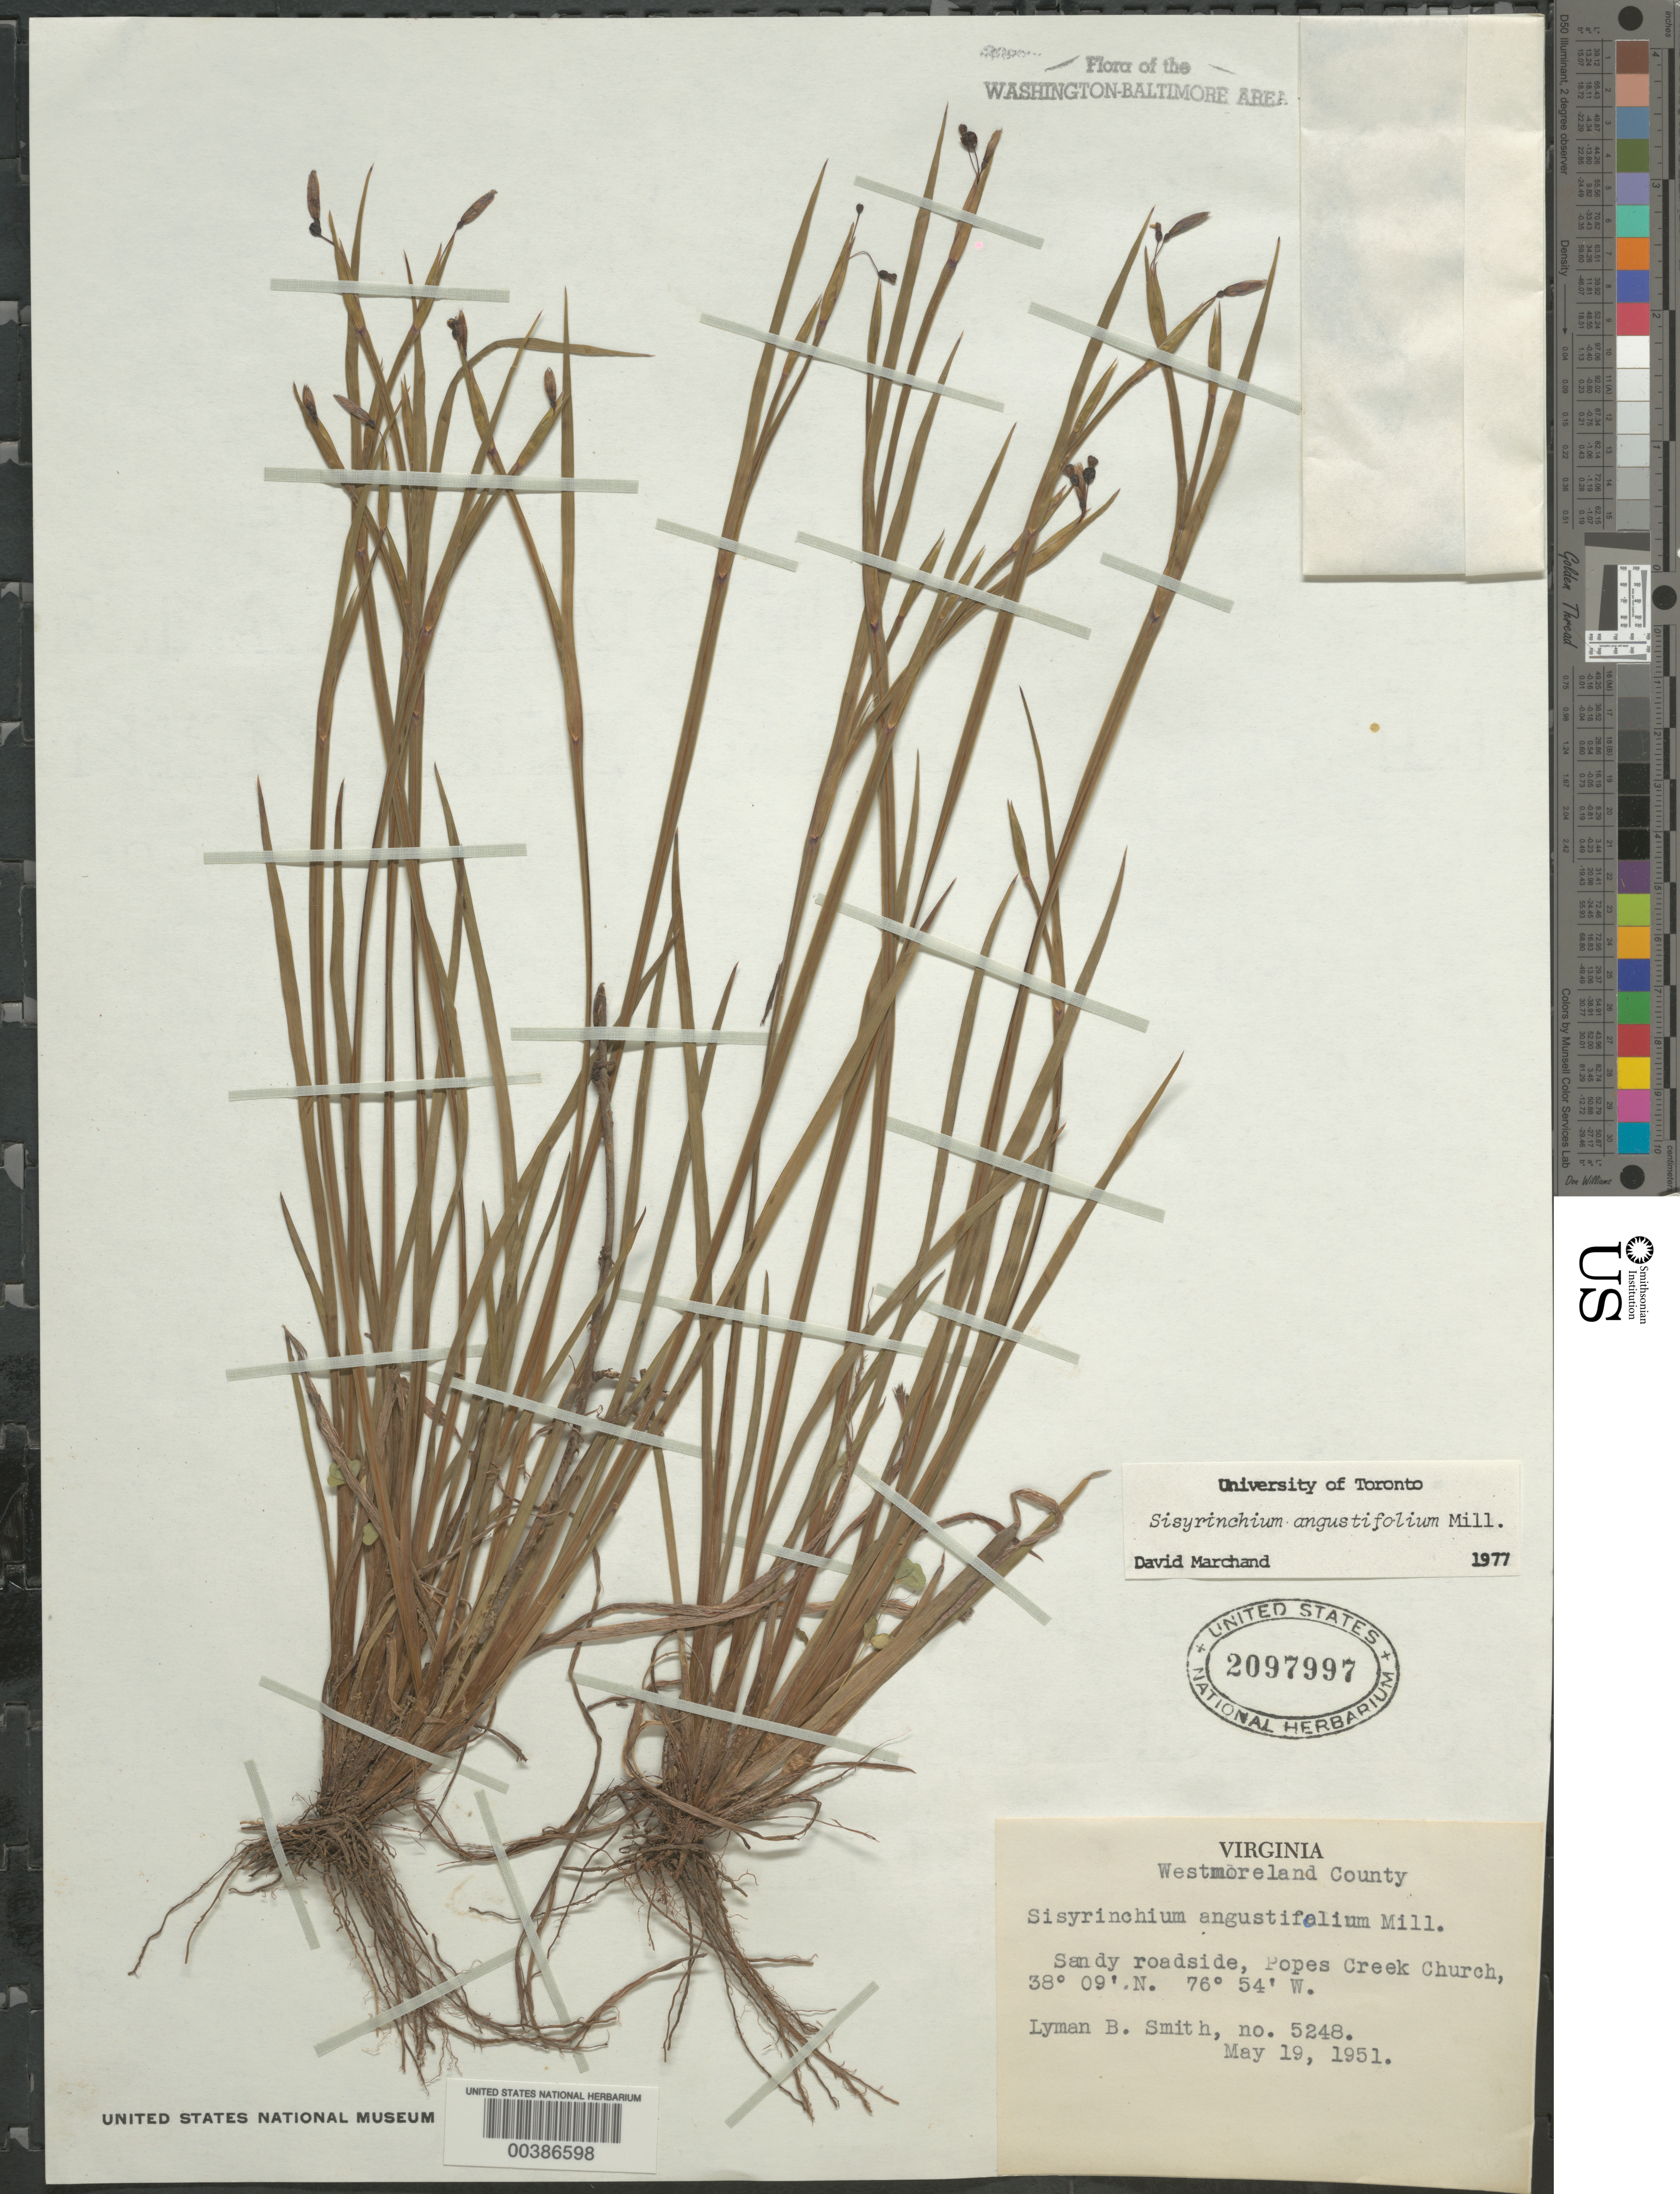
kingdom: Plantae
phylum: Tracheophyta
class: Liliopsida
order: Asparagales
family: Iridaceae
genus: Sisyrinchium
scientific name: Sisyrinchium angustifolium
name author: Mill.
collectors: L. Smith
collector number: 5248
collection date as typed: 19 May 1951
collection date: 1951-05-19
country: United States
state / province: Virginia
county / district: Westmoreland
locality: Popes Creek Church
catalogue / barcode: US 2097997